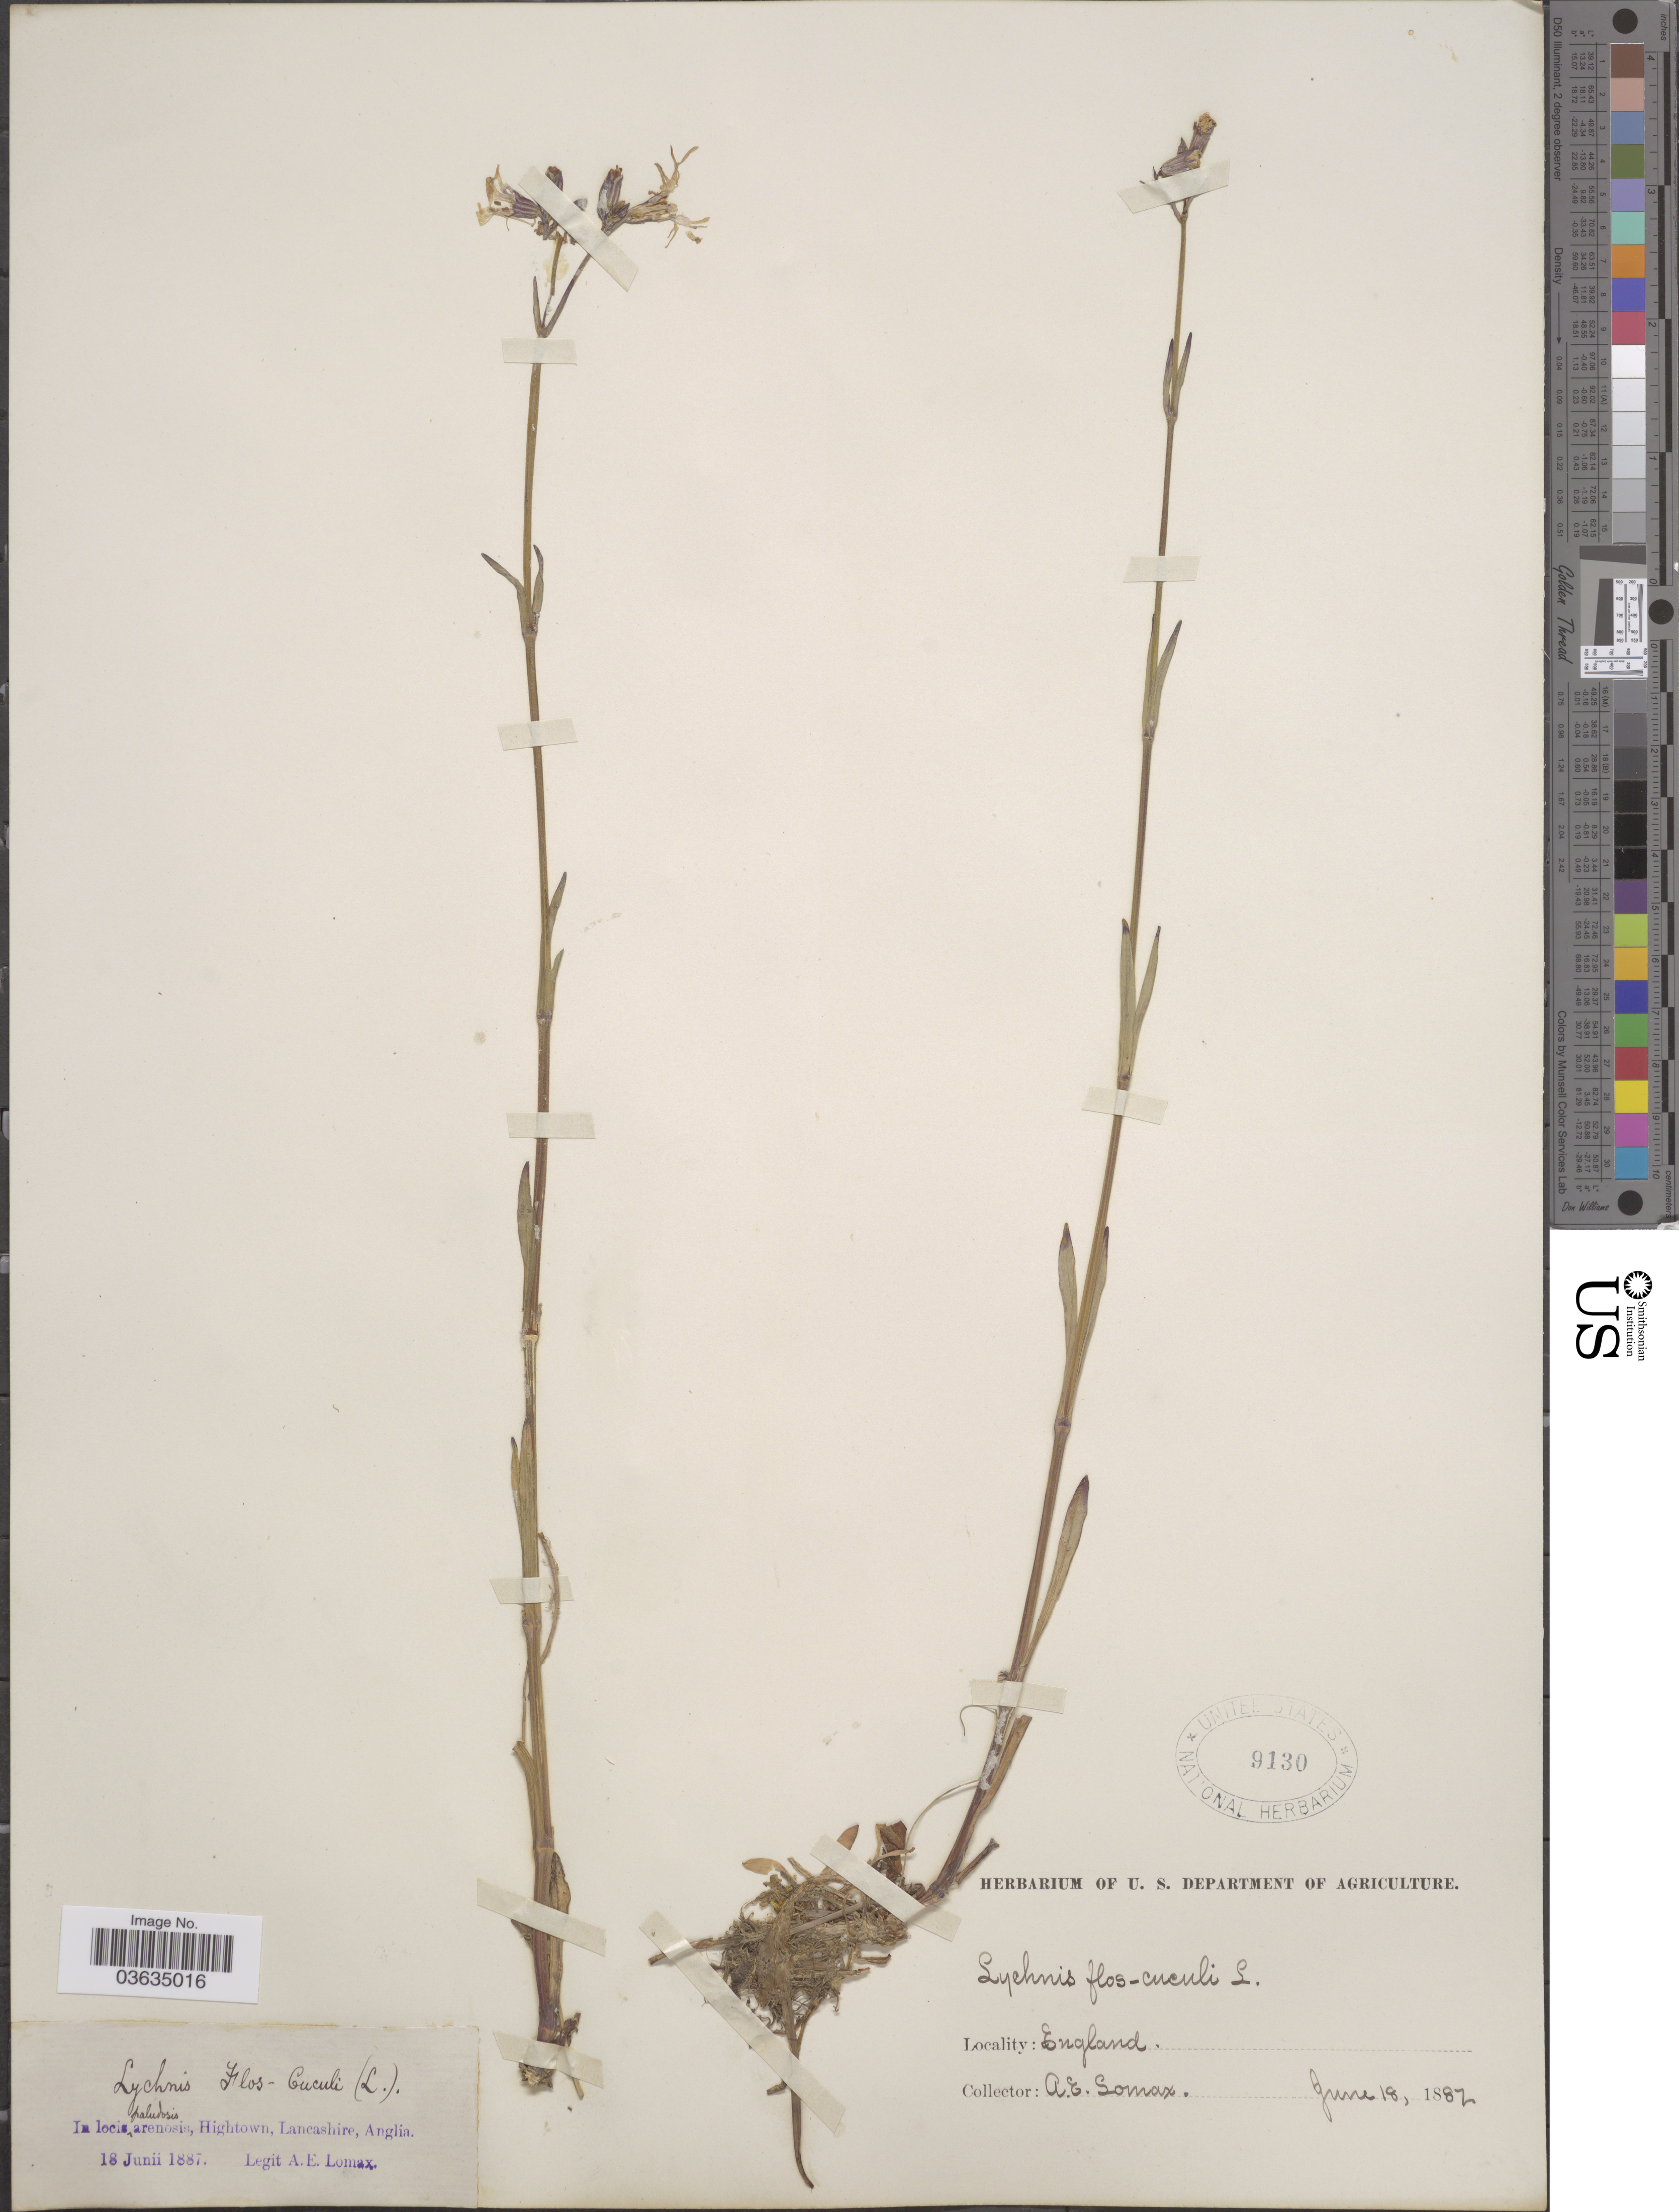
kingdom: Plantae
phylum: Tracheophyta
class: Magnoliopsida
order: Caryophyllales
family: Caryophyllaceae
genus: Silene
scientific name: Silene flos-cuculi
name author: (L.) Greuter & Burdet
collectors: A. Lomax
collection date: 1887-06-18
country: United Kingdom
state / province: England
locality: In locis paludosis arenosis, Hightown, Lancashire, Anglia.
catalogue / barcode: US 9130